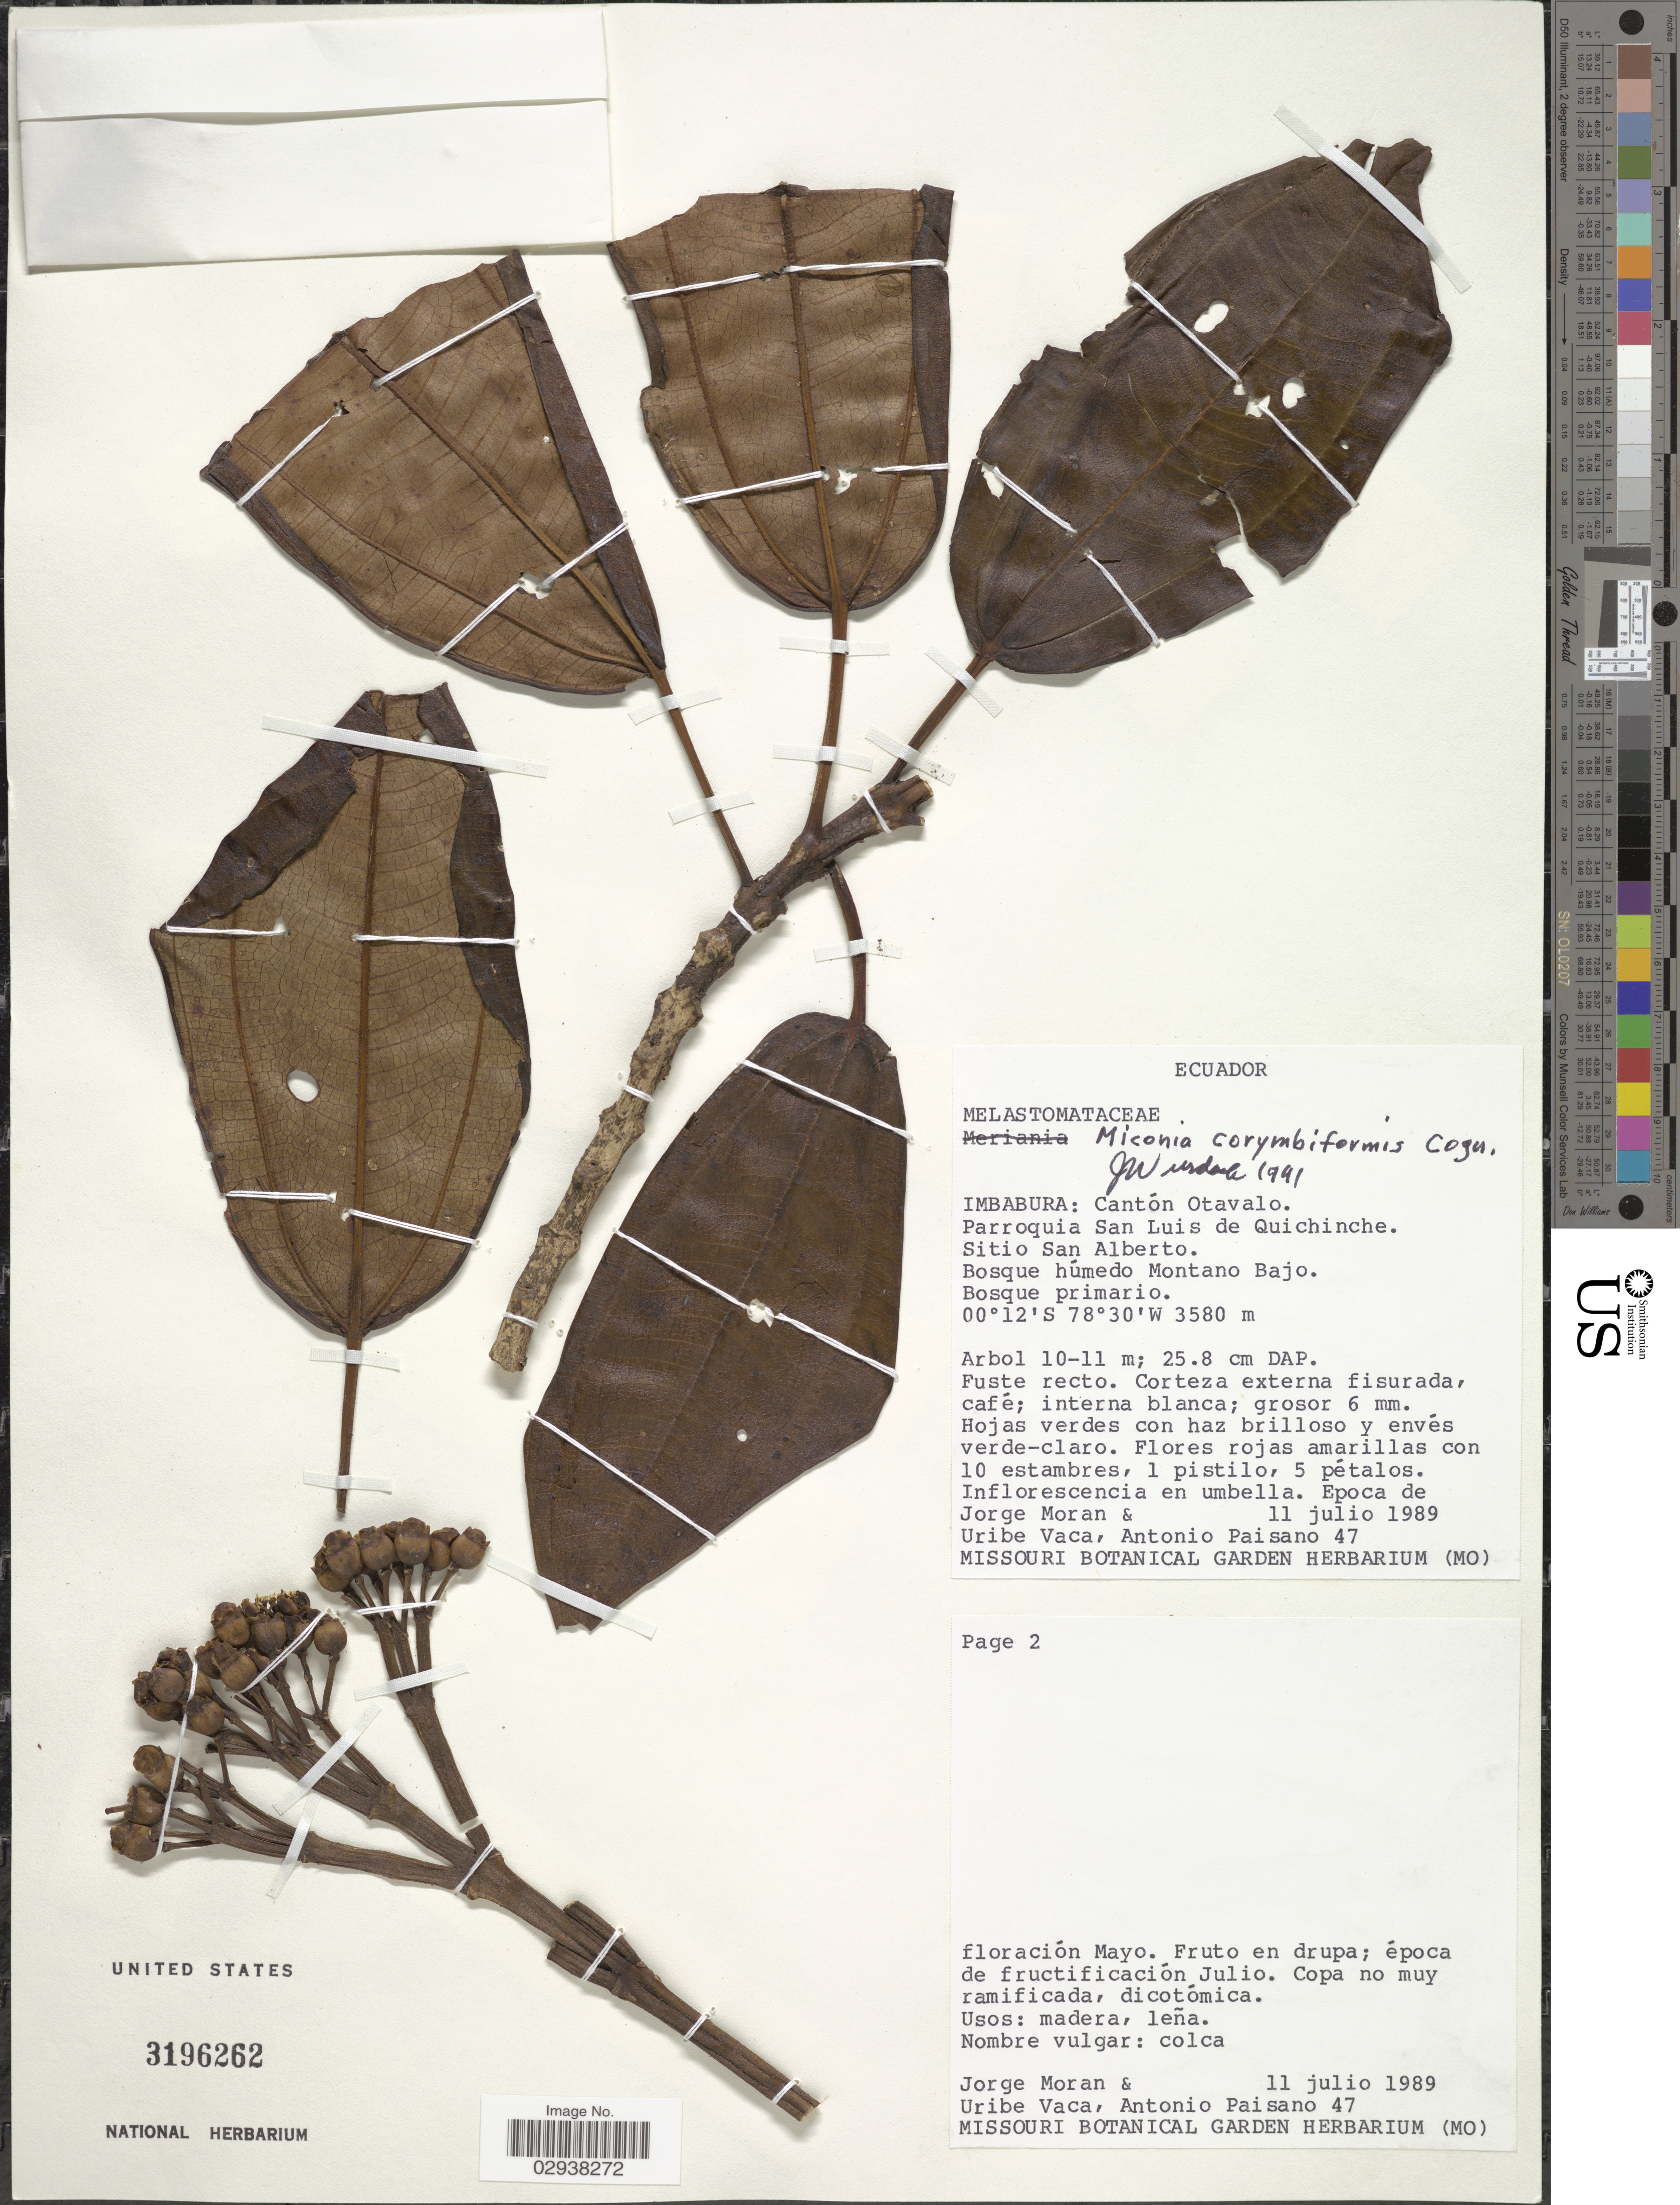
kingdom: Plantae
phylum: Tracheophyta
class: Magnoliopsida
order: Myrtales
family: Melastomataceae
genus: Miconia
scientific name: Miconia corymbiformis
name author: Cogn.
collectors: J. Moran, U. Vaca & A. Paisano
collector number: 47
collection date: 1989-07-11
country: Ecuador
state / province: Imbabura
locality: Cantón Otavalo. Parroquia San Luis de Quichinche. Sitio San Alberto.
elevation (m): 3580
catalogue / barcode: US 3196262